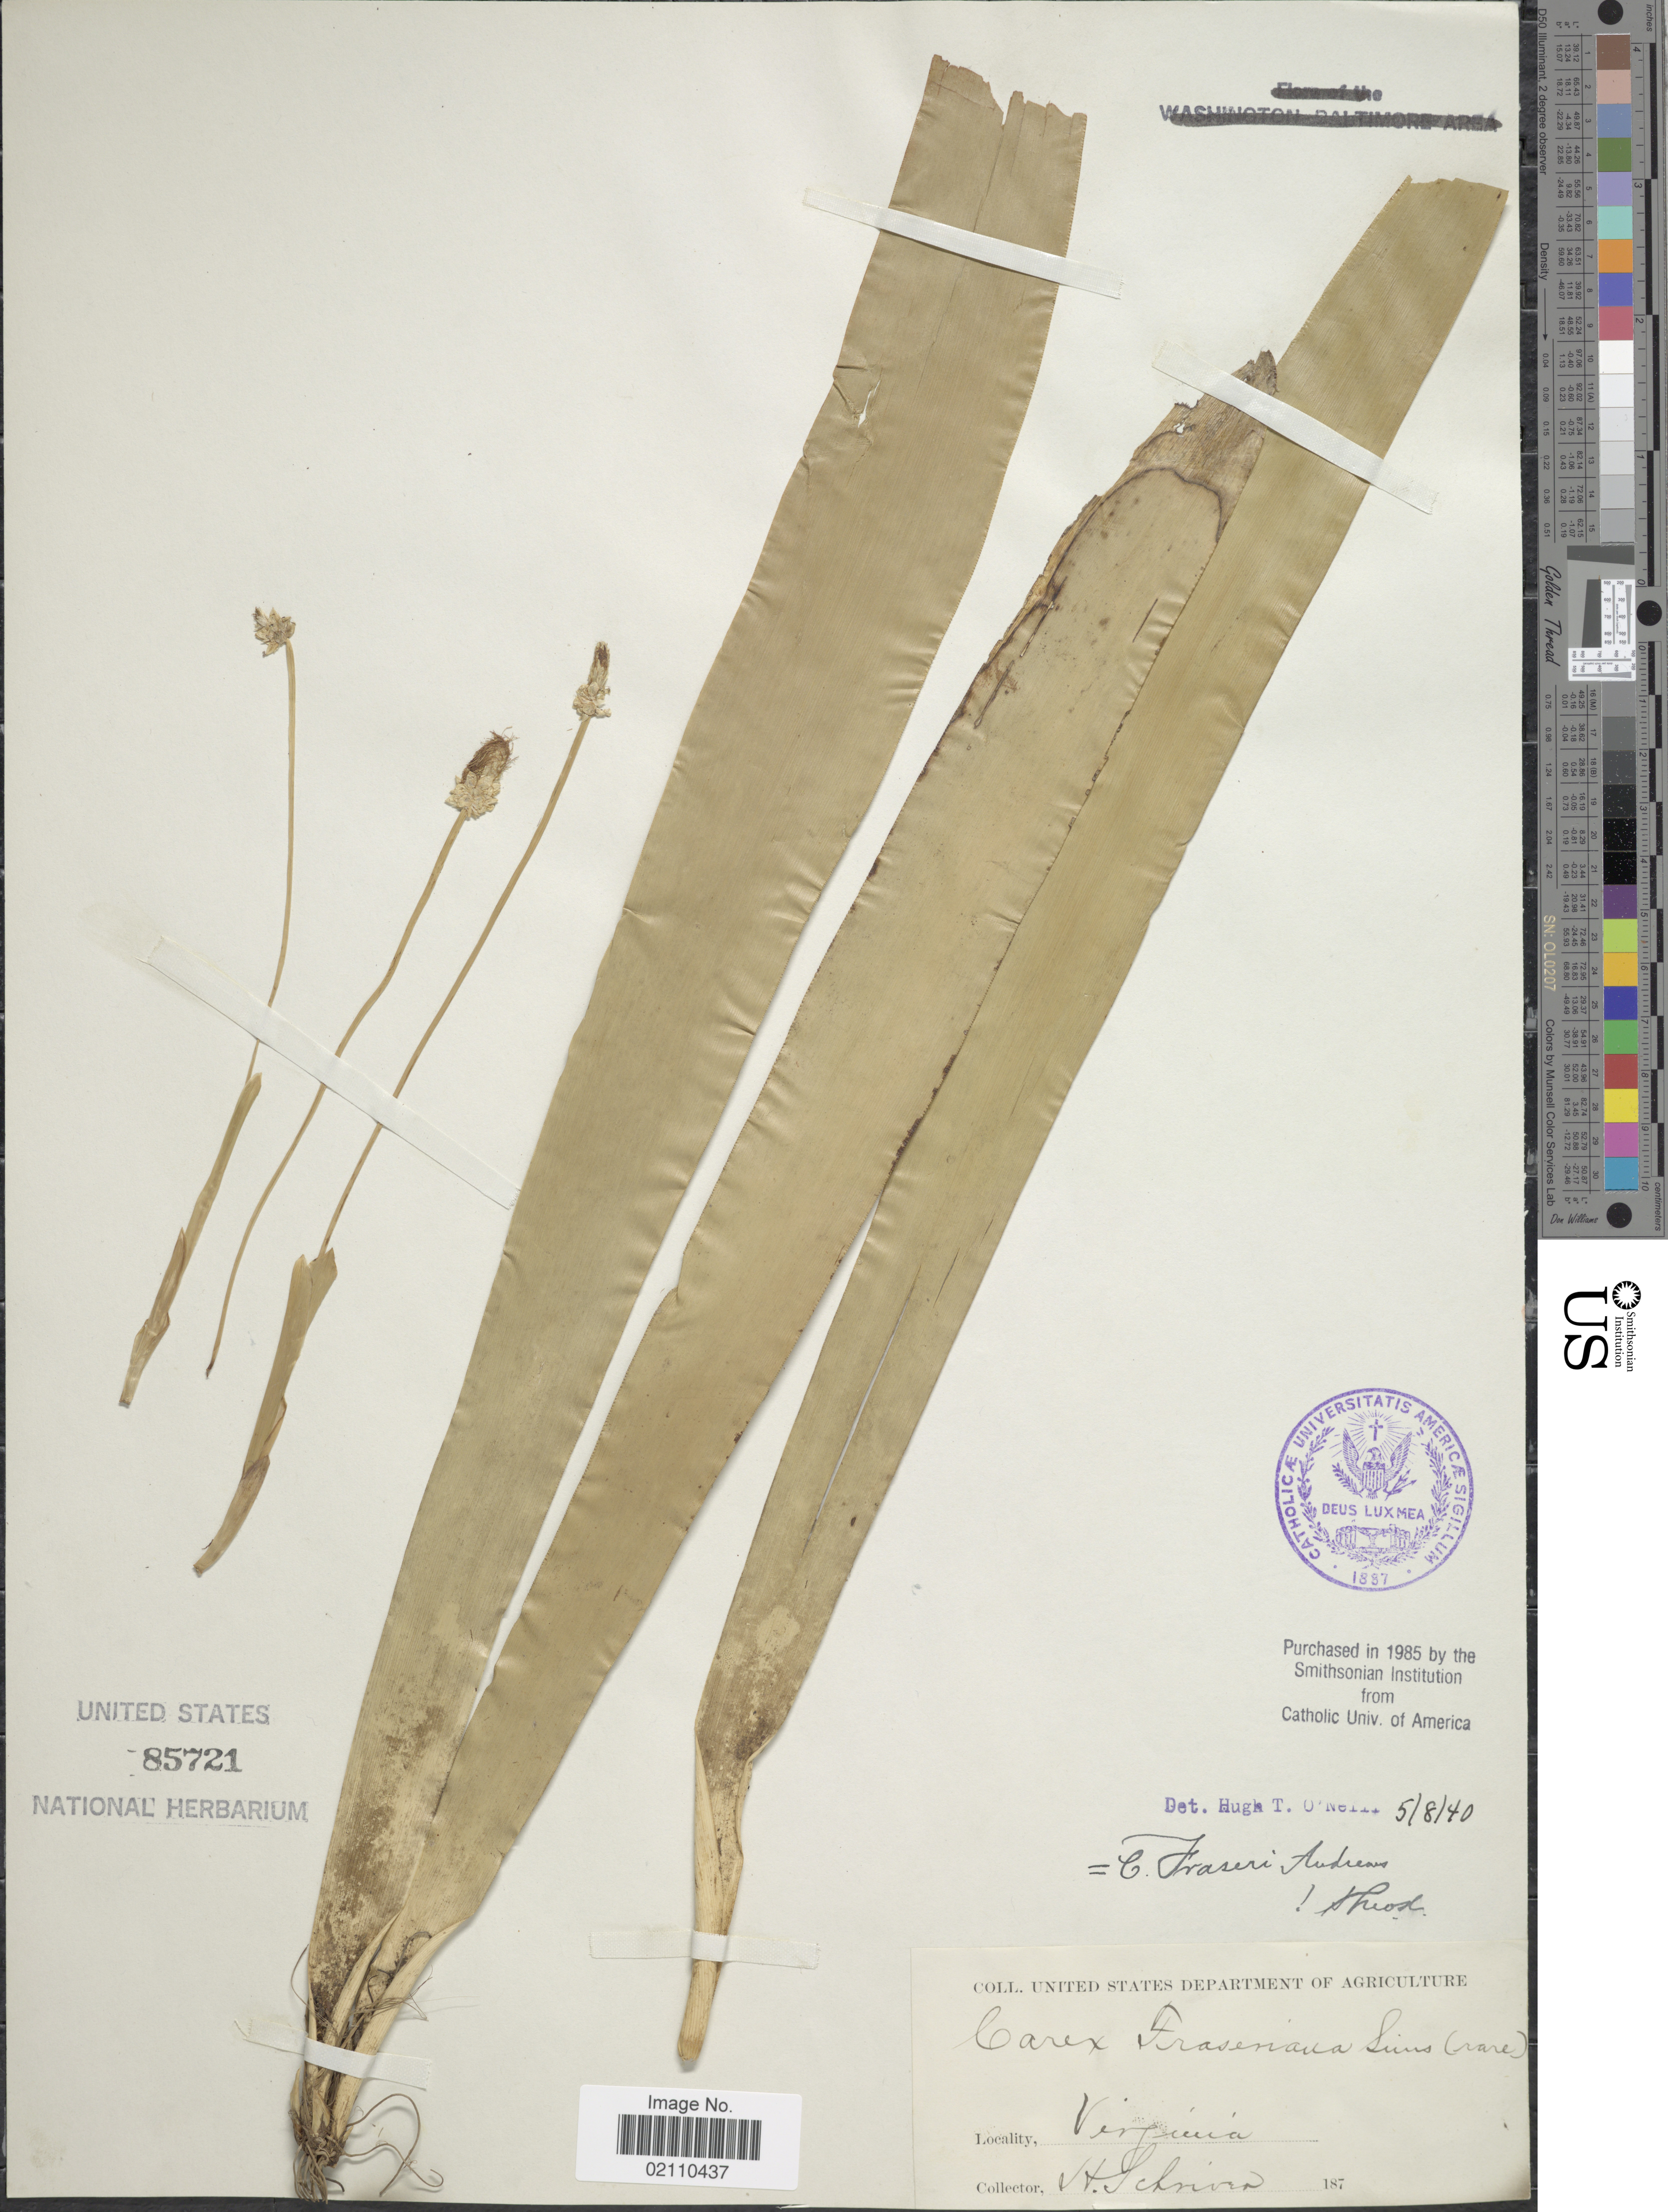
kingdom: Plantae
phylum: Tracheophyta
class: Liliopsida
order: Poales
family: Cyperaceae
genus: Carex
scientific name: Carex fraseriana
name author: Ker Gawl.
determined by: Strong, Mark T., (BOT), Smithsonian Institution - National Museum of Natural History (UNITED STATES)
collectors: H. Schrivre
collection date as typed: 187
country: United States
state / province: Virginia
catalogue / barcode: US 85721